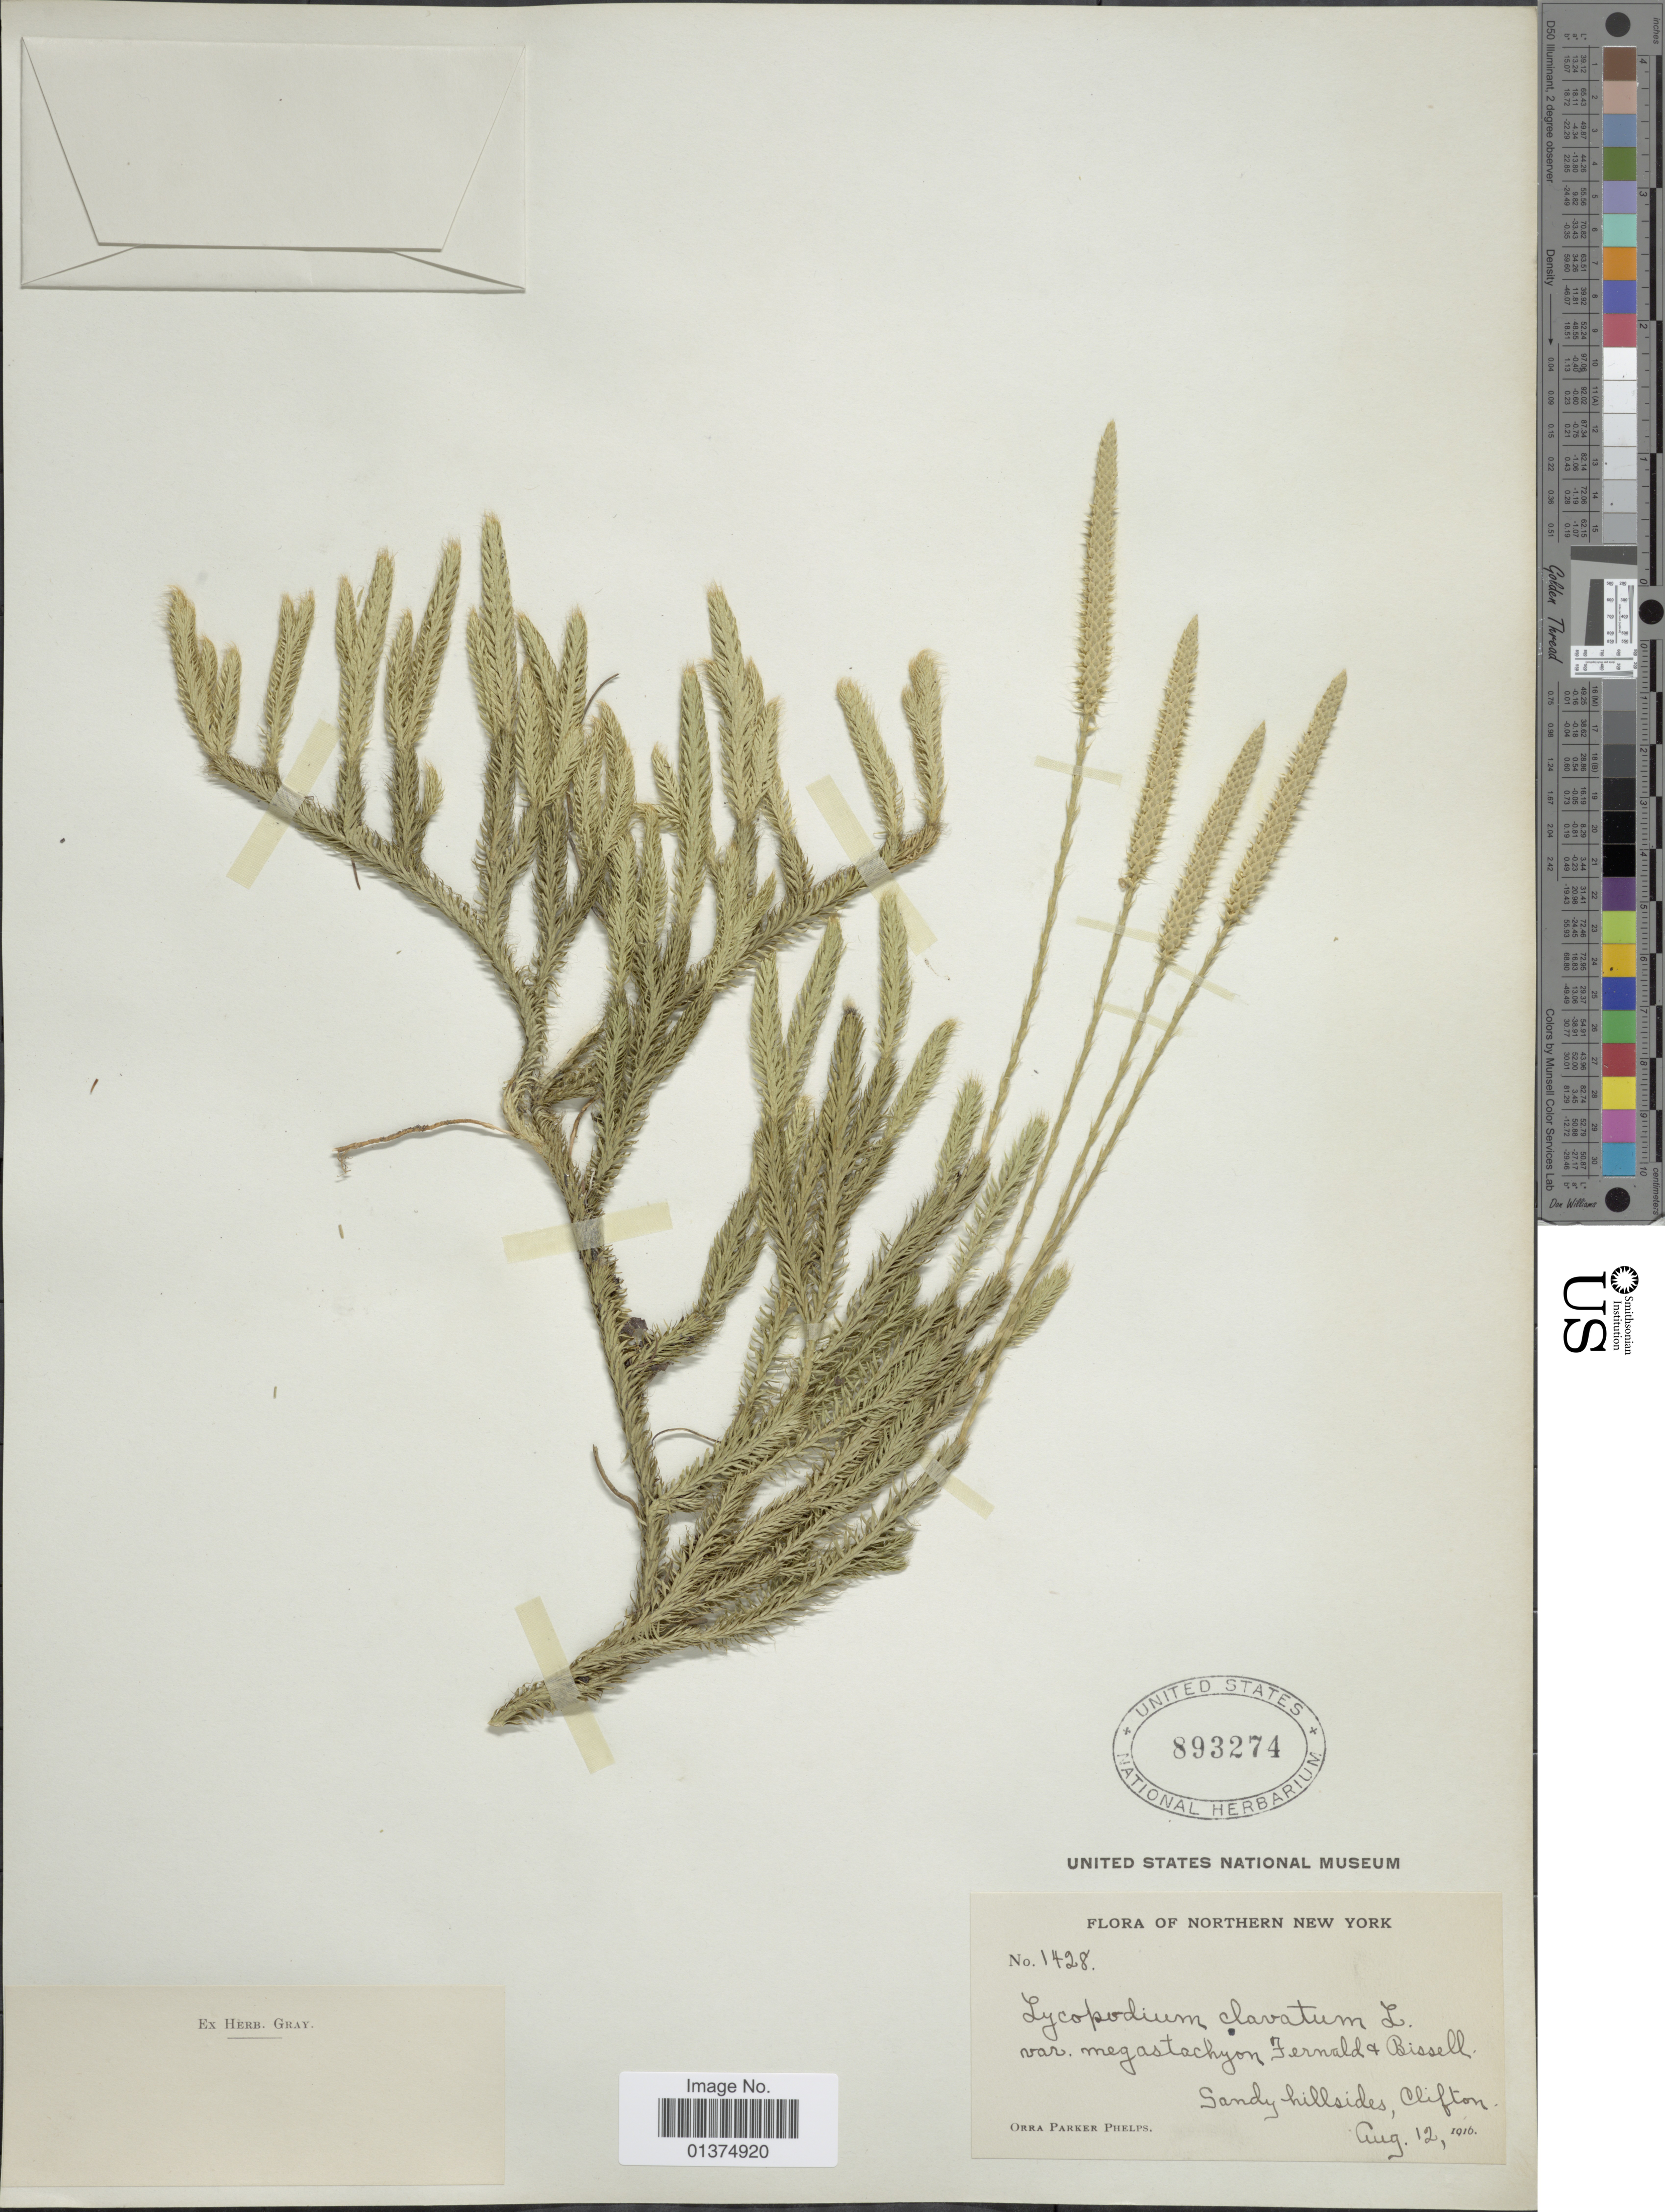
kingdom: Plantae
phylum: Tracheophyta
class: Lycopodiopsida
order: Lycopodiales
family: Lycopodiaceae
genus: Lycopodium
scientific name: Lycopodium lagopus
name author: Zinserl. ex Kuzen.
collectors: O. P. Phelps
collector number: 1428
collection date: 1916-08-12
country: United States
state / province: New York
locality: Northern New York, Sandy hillsides, Clifton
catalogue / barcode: US 893274